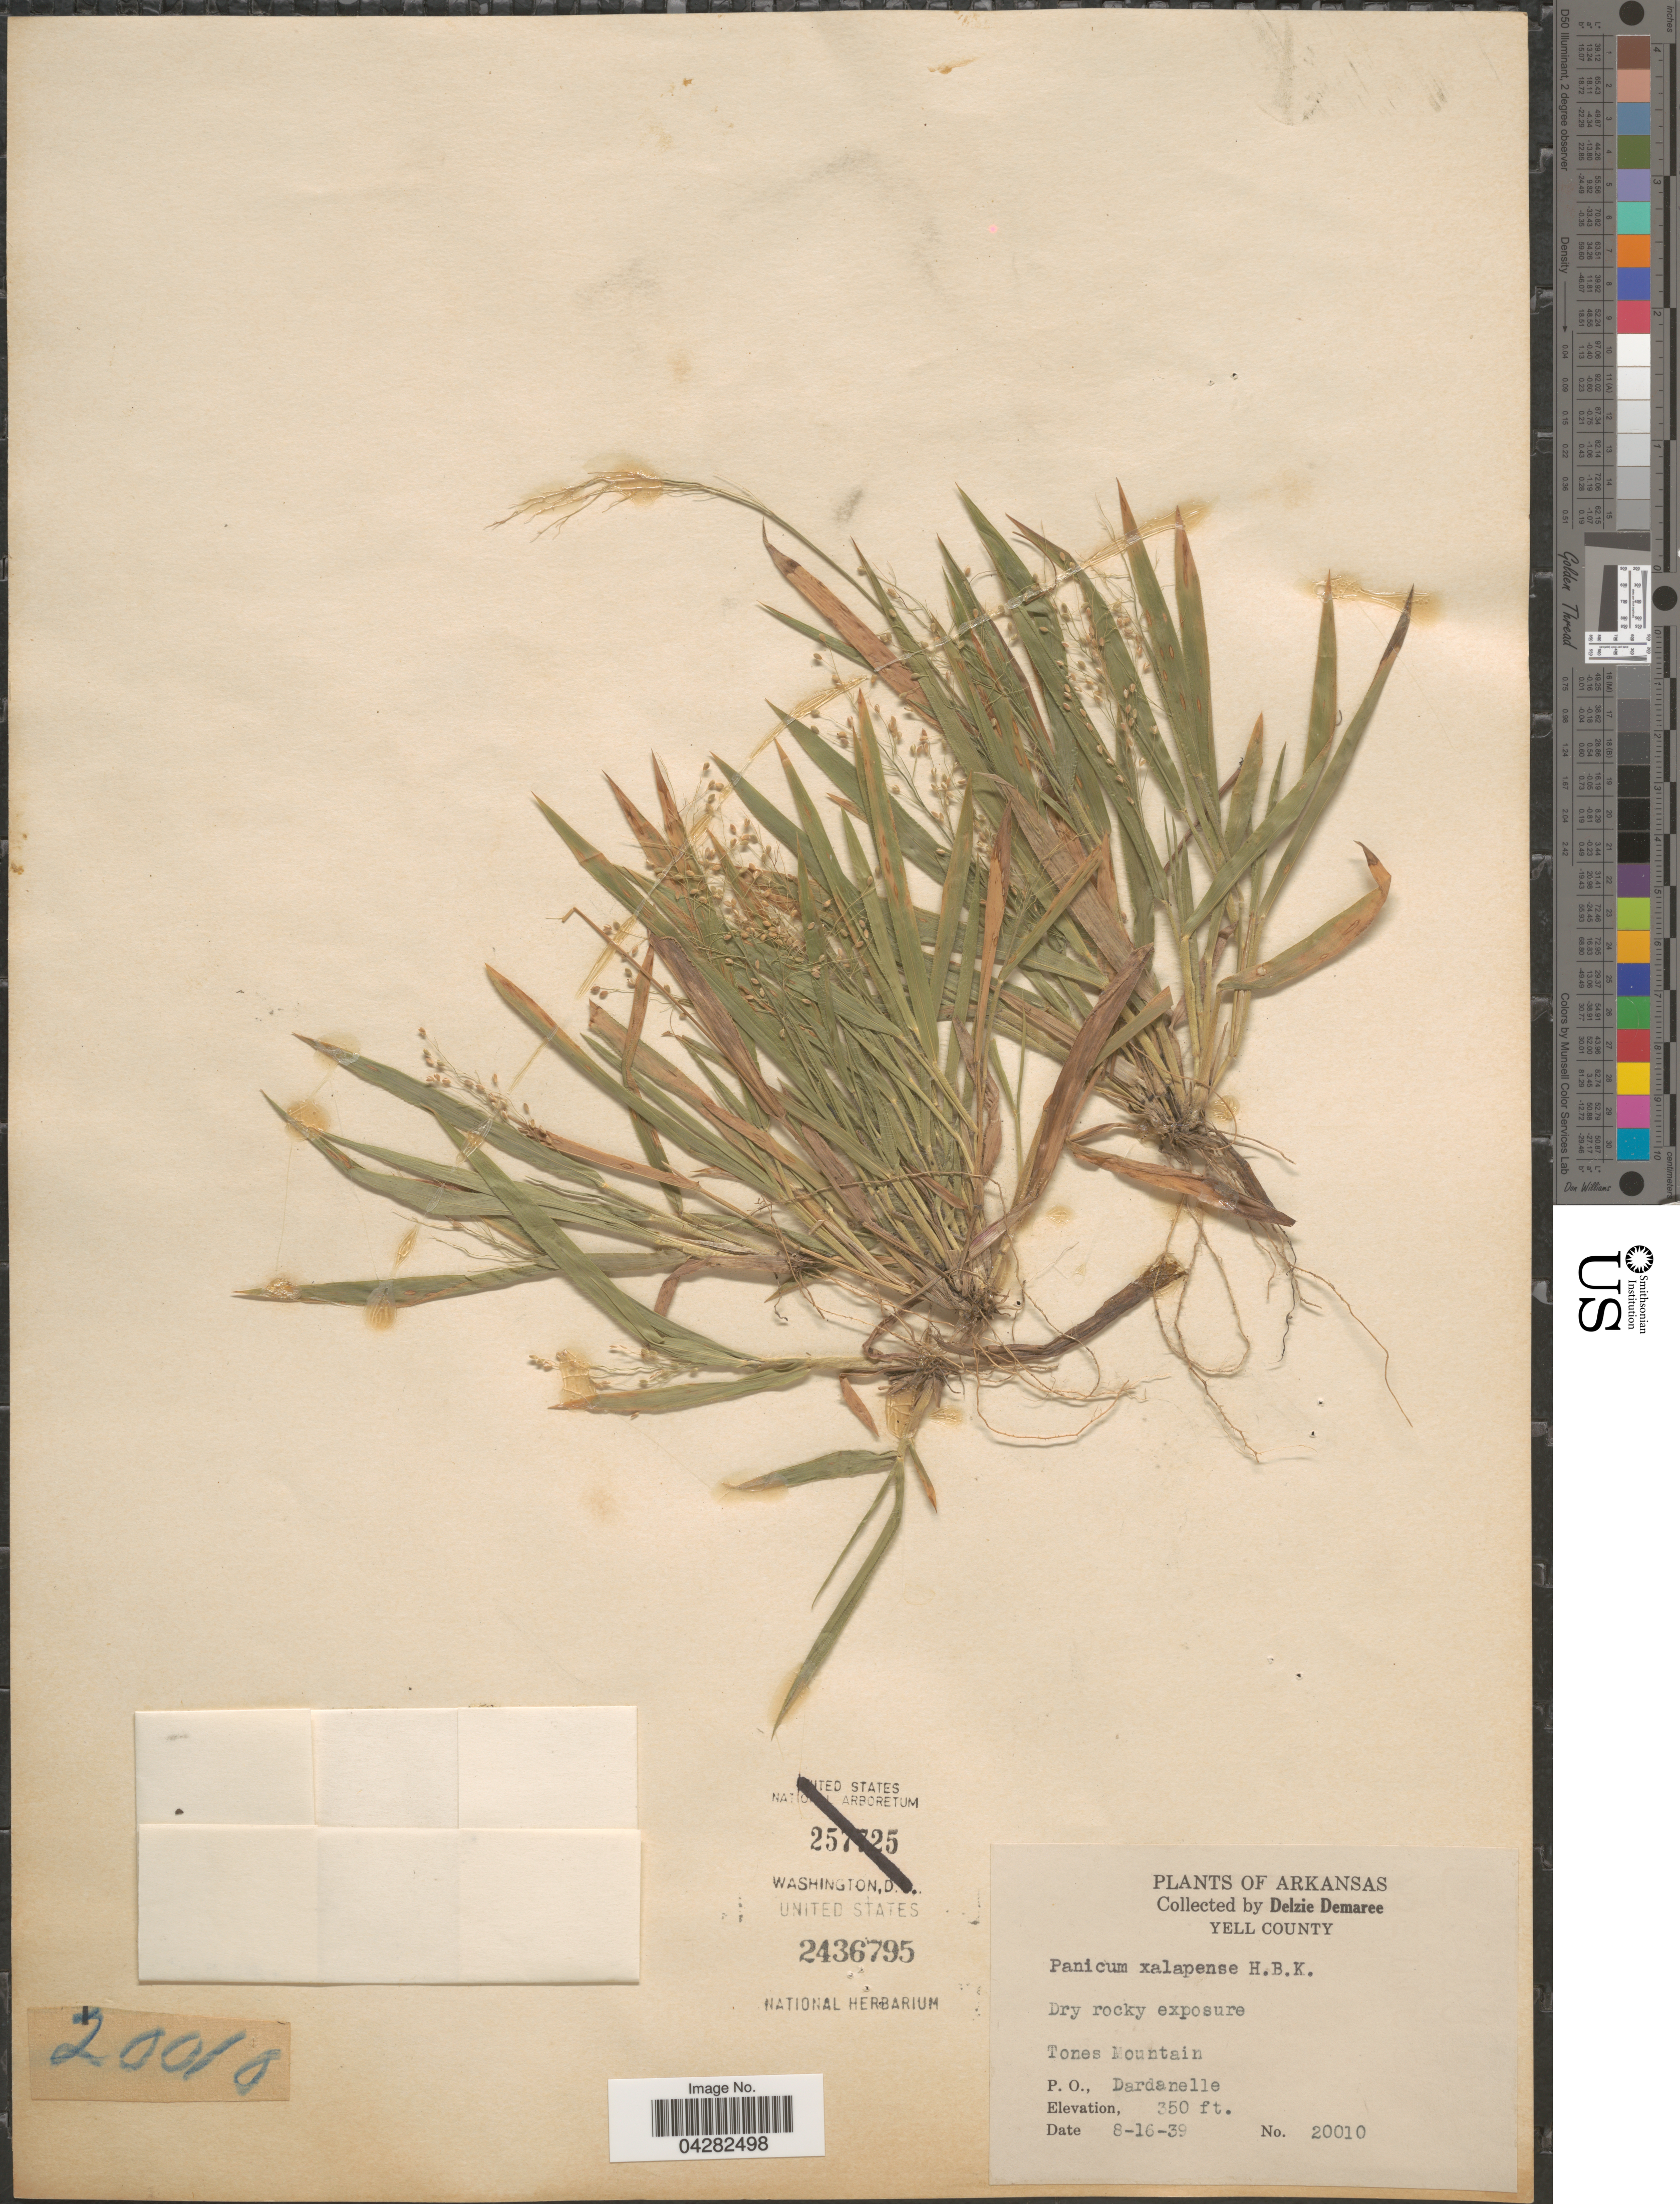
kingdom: Plantae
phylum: Tracheophyta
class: Liliopsida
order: Poales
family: Poaceae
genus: Dichanthelium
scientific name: Dichanthelium laxiflorum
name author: (Lam.) Gould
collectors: D. Demaree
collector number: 20010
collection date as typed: Transcribed d/m/y: 16/8/39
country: United States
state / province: Arkansas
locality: Yell County. TOnes Mountain. P. O., Dardanelle.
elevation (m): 107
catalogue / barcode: US 2436795